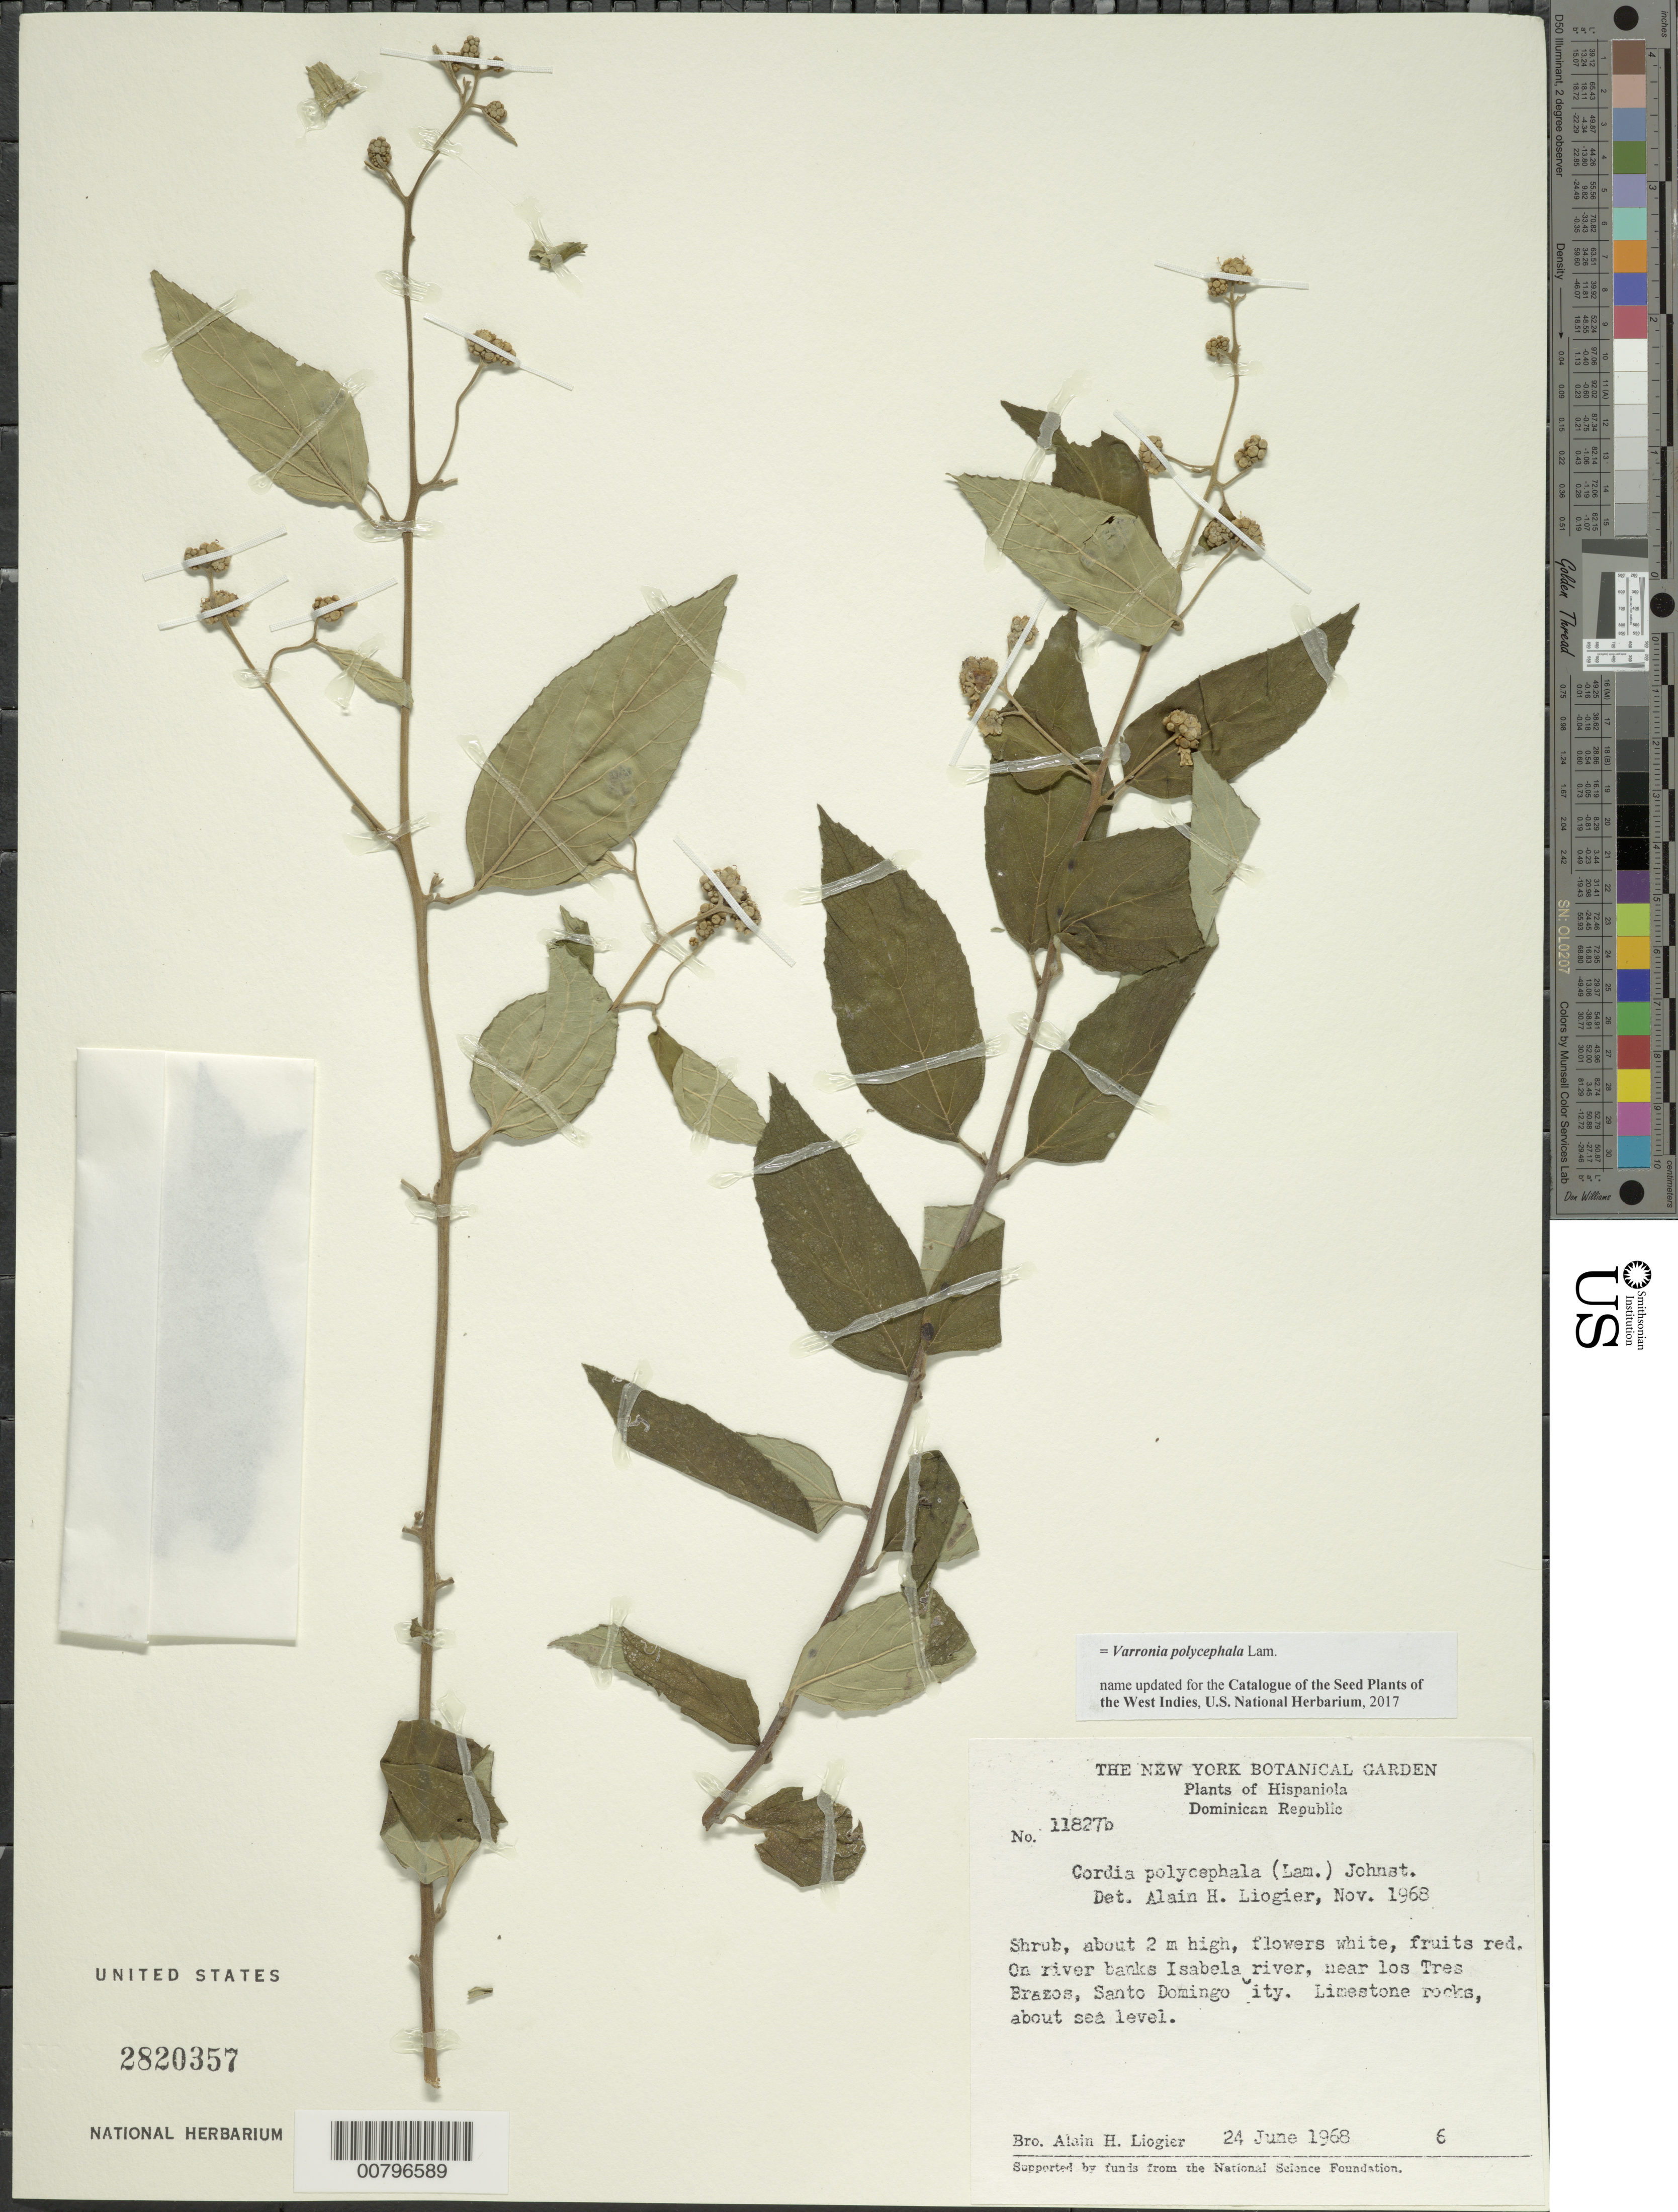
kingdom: Plantae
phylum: Tracheophyta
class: Magnoliopsida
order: Boraginales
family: Cordiaceae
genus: Varronia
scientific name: Varronia polycephala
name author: Lam.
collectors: A. H. Liogier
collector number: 11827b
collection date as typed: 24 Jun 1968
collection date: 1968-06-24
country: Dominican Republic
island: Hispaniola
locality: Santo Domingo City, near Los Tres Brazos, Isabela River.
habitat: On river banks, limestone rocks.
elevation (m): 0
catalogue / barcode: US 2820357